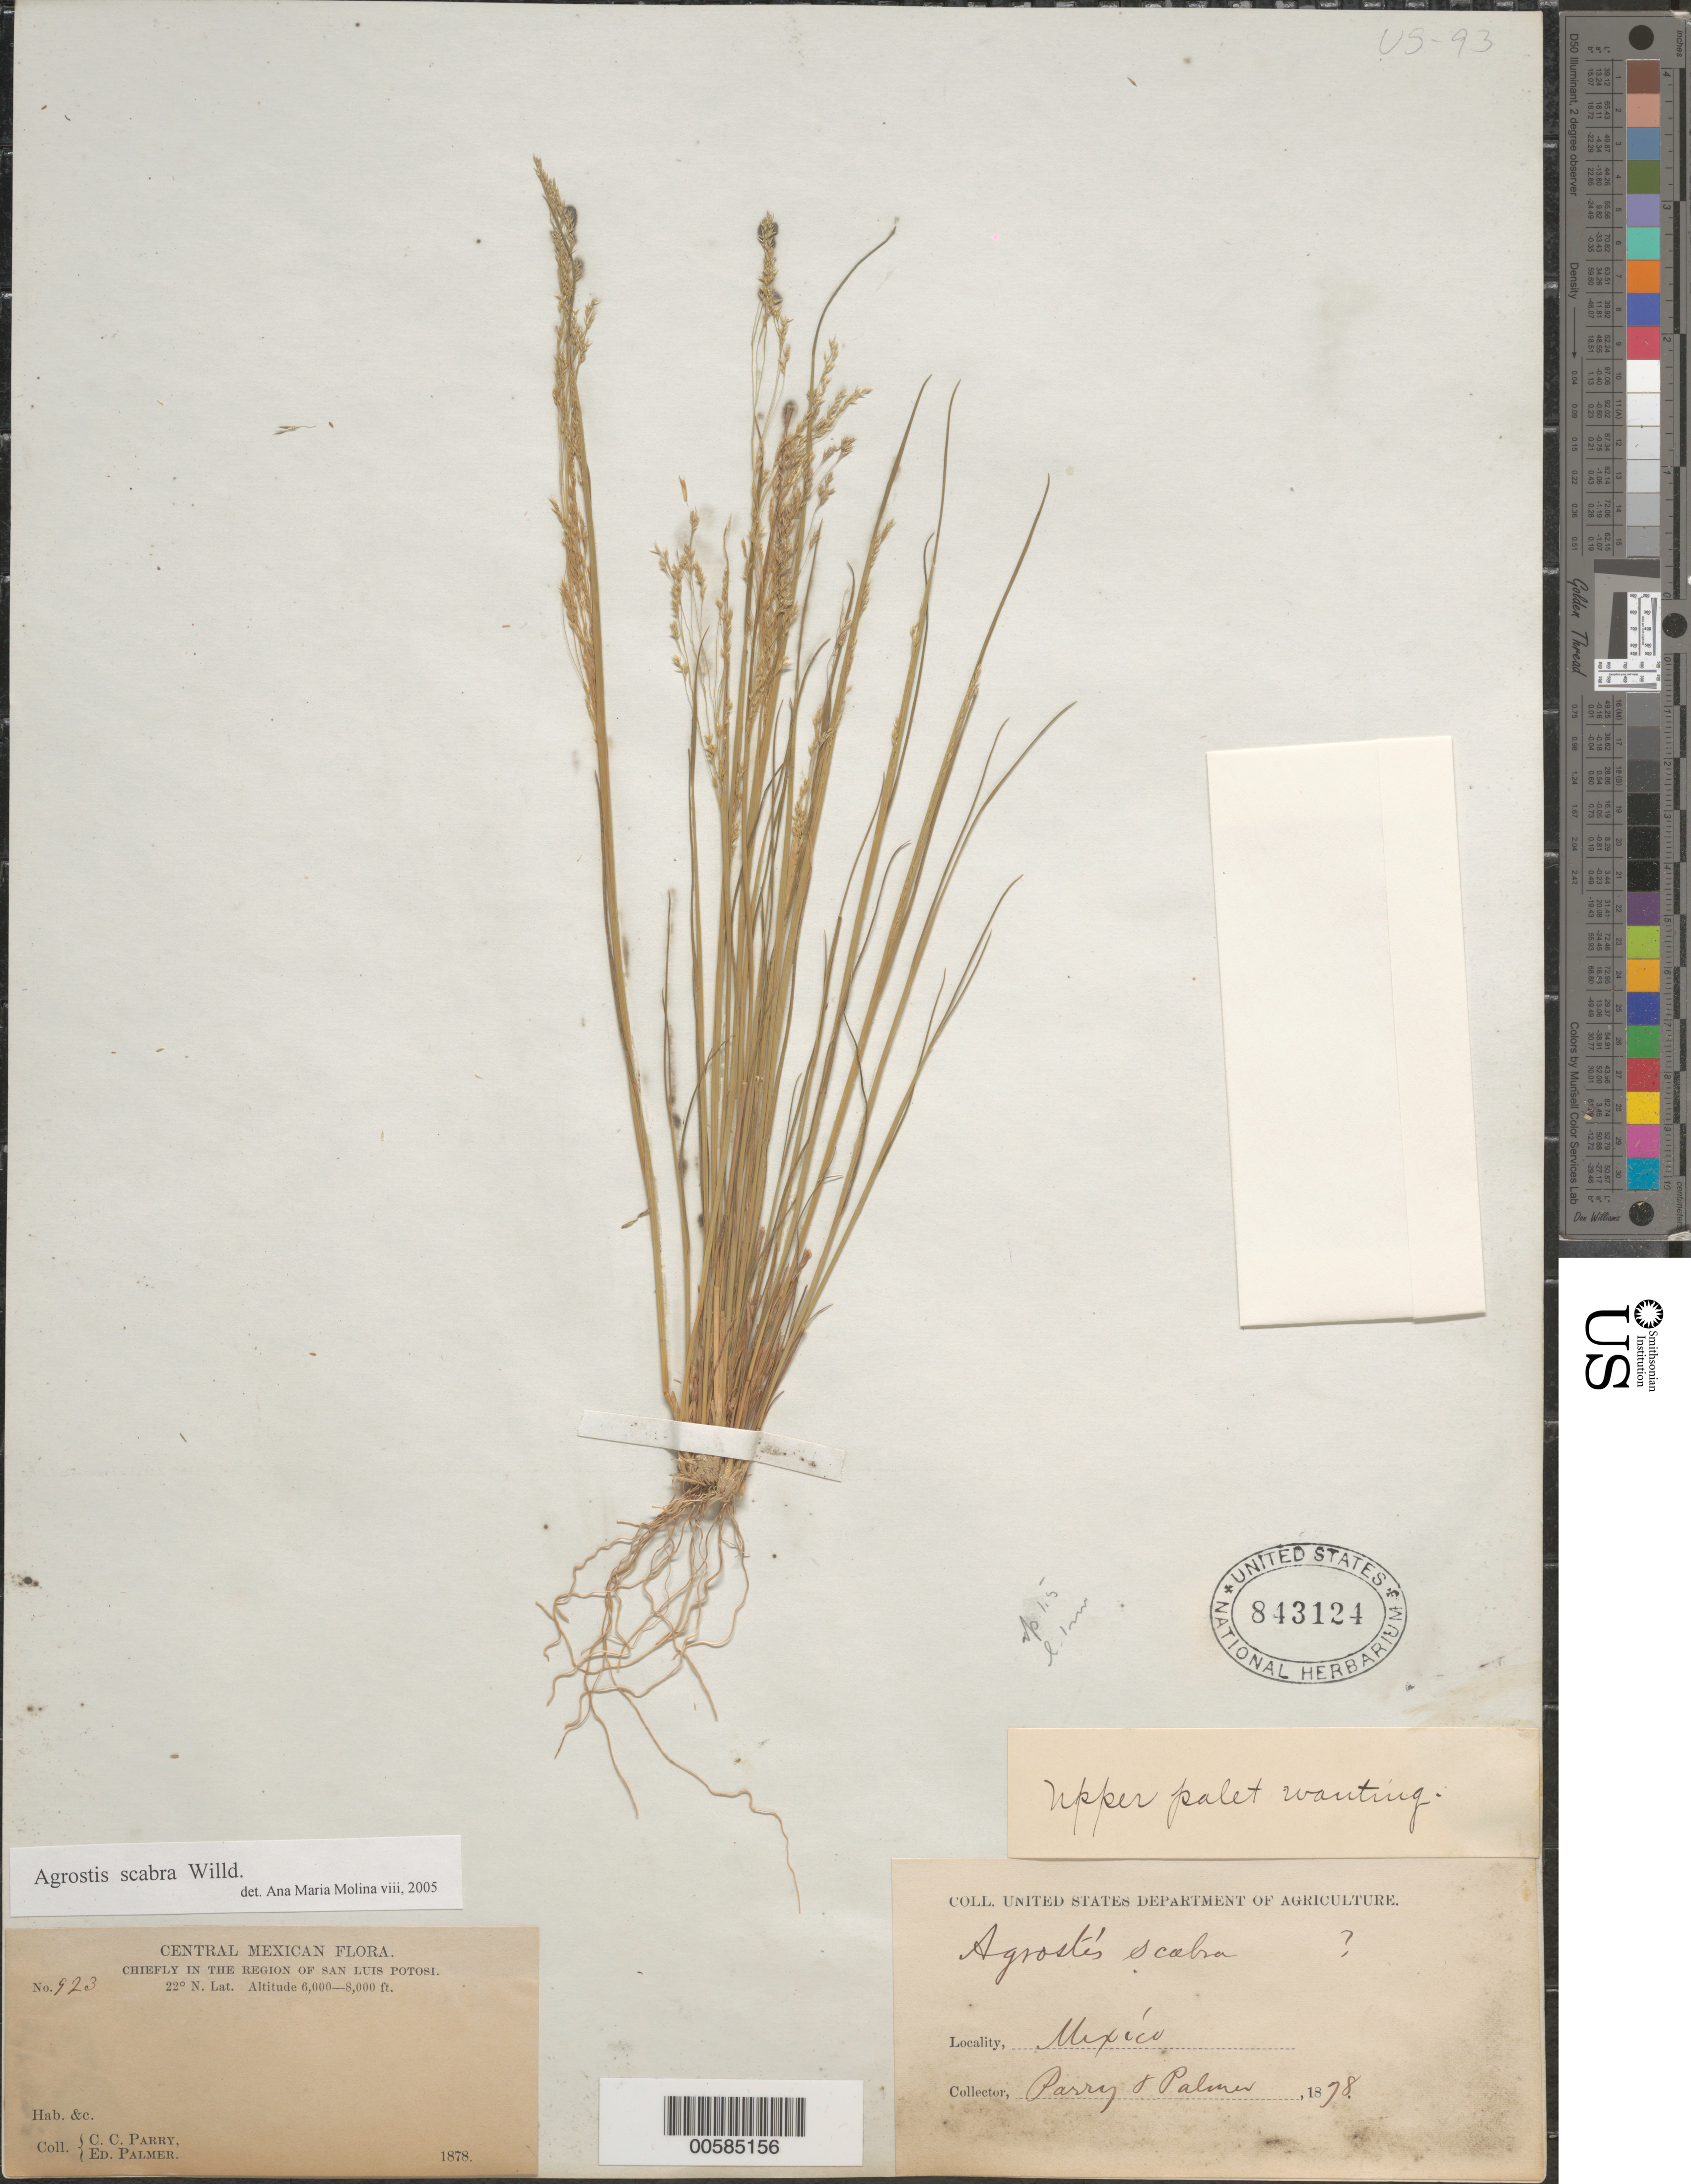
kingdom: Plantae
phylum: Tracheophyta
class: Liliopsida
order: Poales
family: Poaceae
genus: Agrostis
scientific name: Agrostis scabra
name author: Willd.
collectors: E. Palmer & C. C. Parry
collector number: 923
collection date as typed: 0 1878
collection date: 1878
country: Mexico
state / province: San Luis Potosi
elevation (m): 1829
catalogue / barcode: US 843124